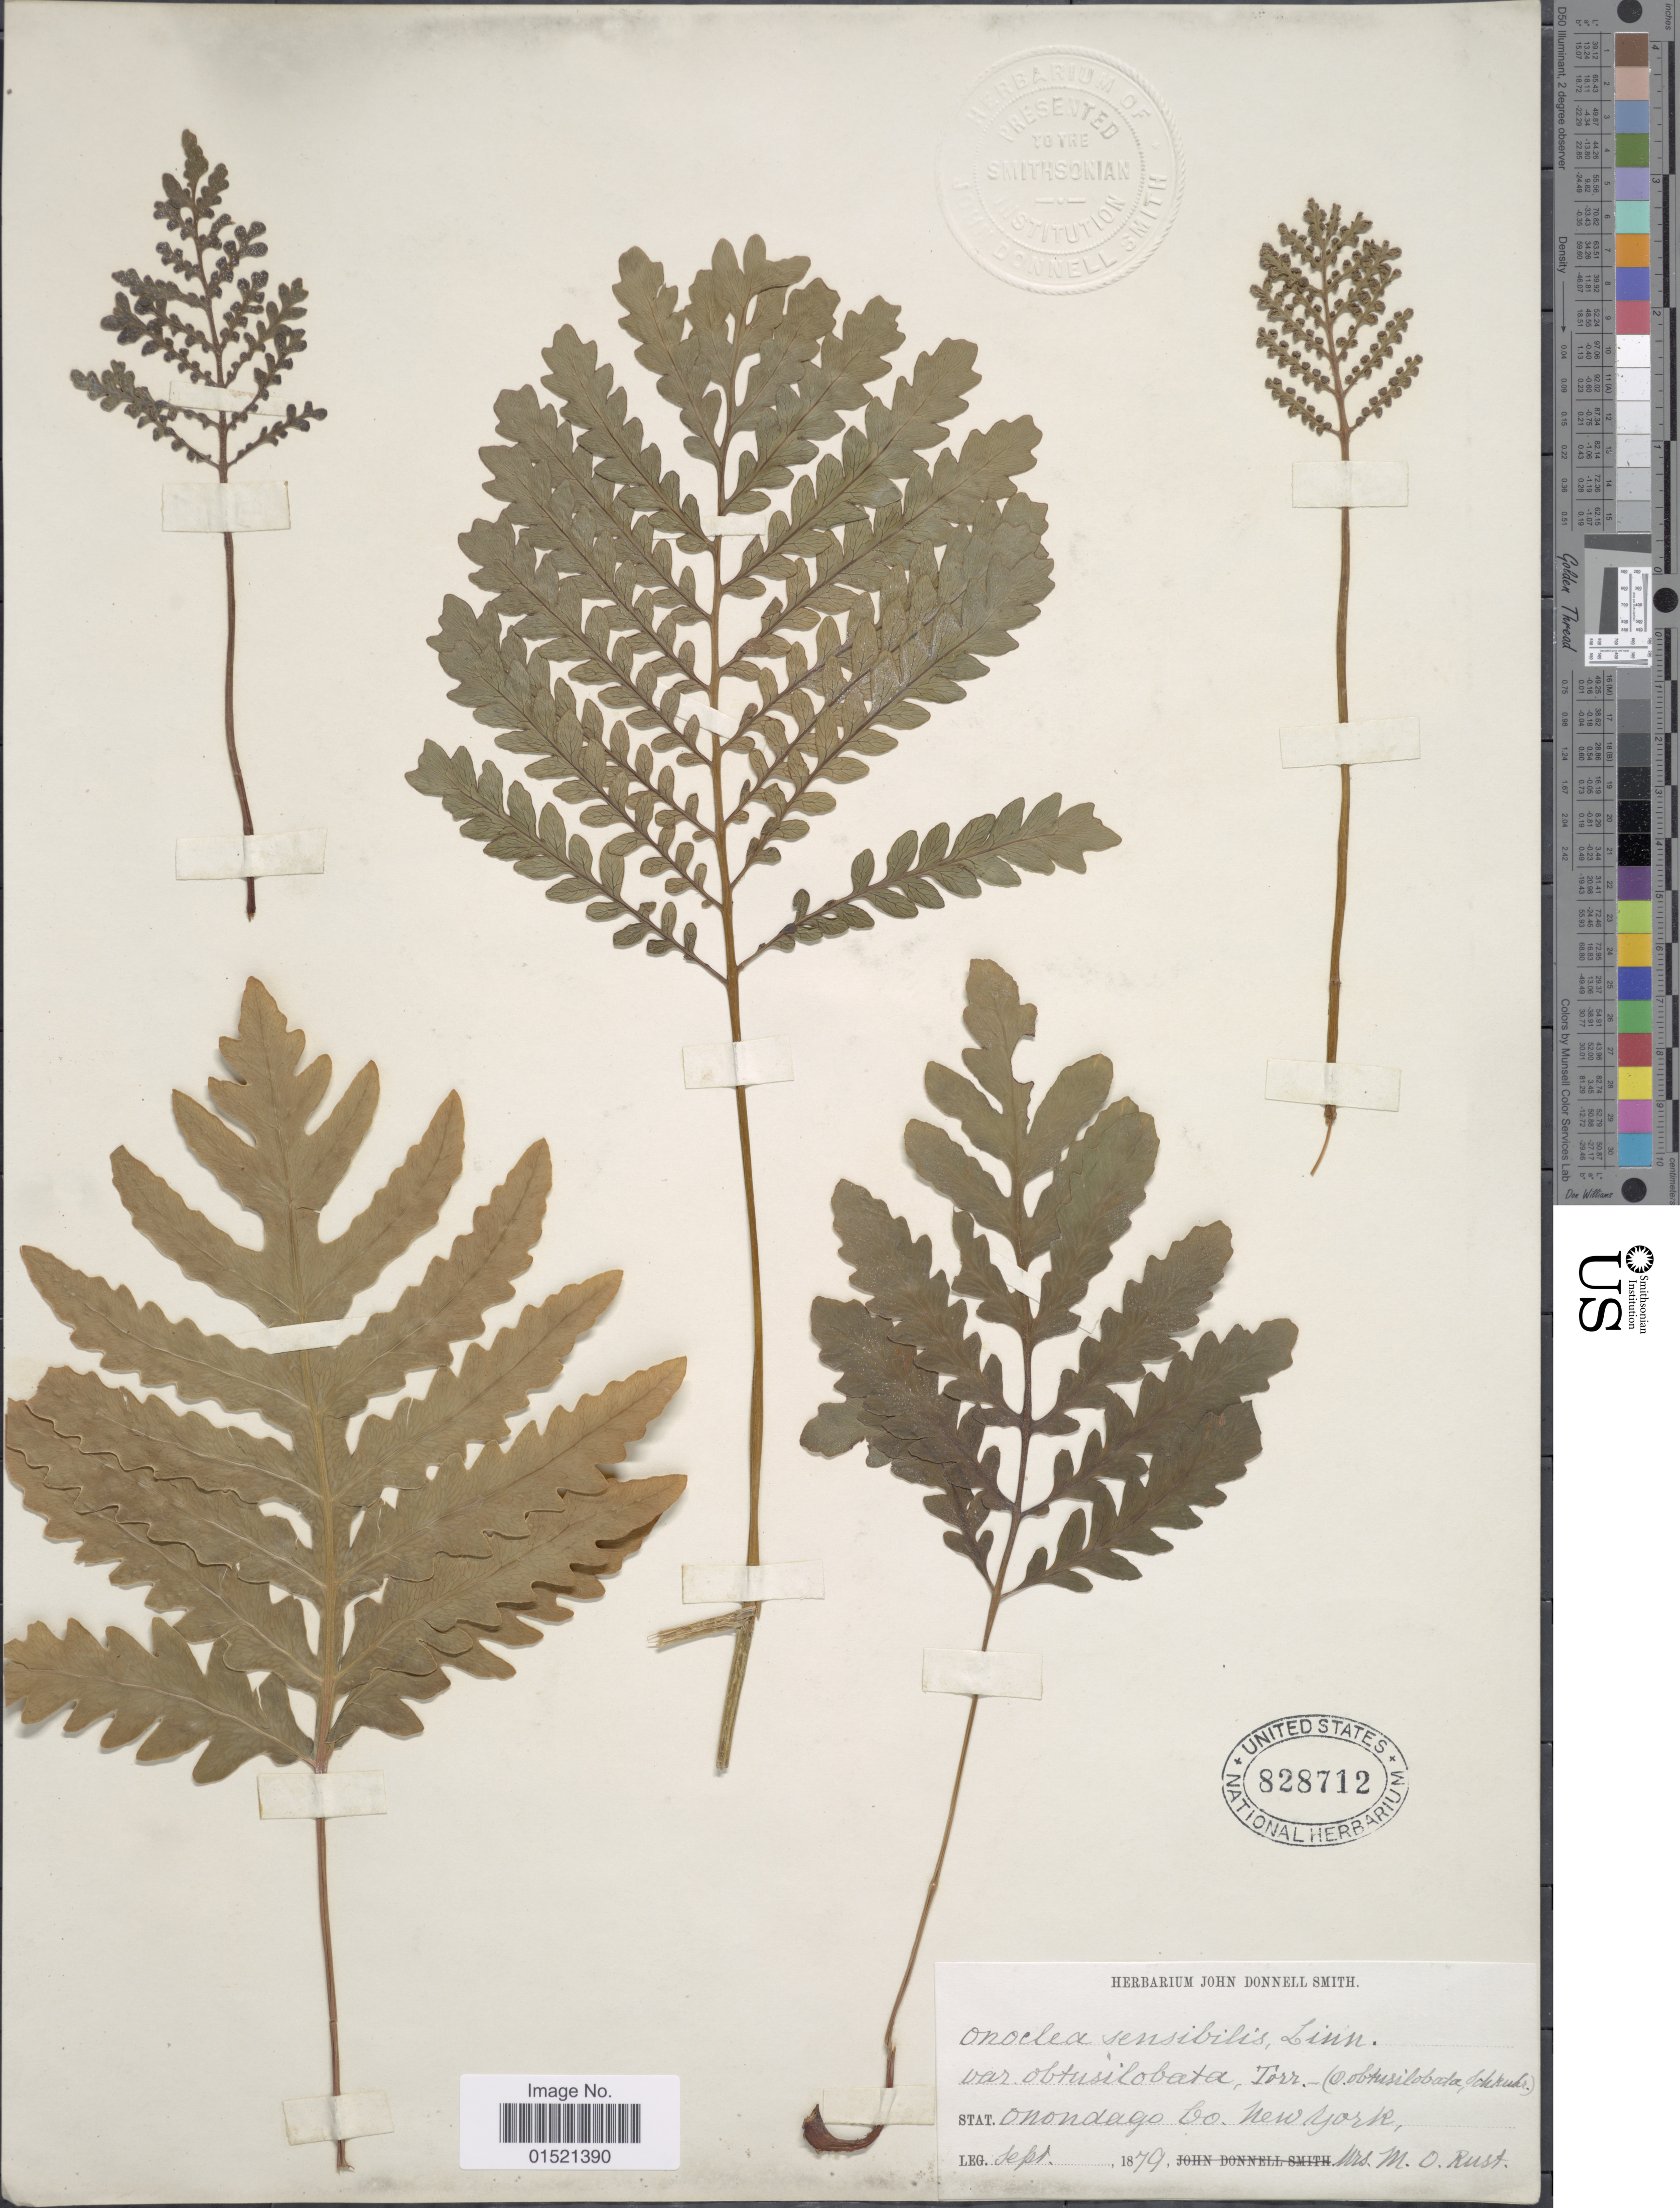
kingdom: Plantae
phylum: Tracheophyta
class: Polypodiopsida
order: Polypodiales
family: Onocleaceae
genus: Onoclea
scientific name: Onoclea sensibilis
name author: L.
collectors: M. Rust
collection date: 1879-09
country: United States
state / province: New York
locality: Onondago Co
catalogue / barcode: US 828712